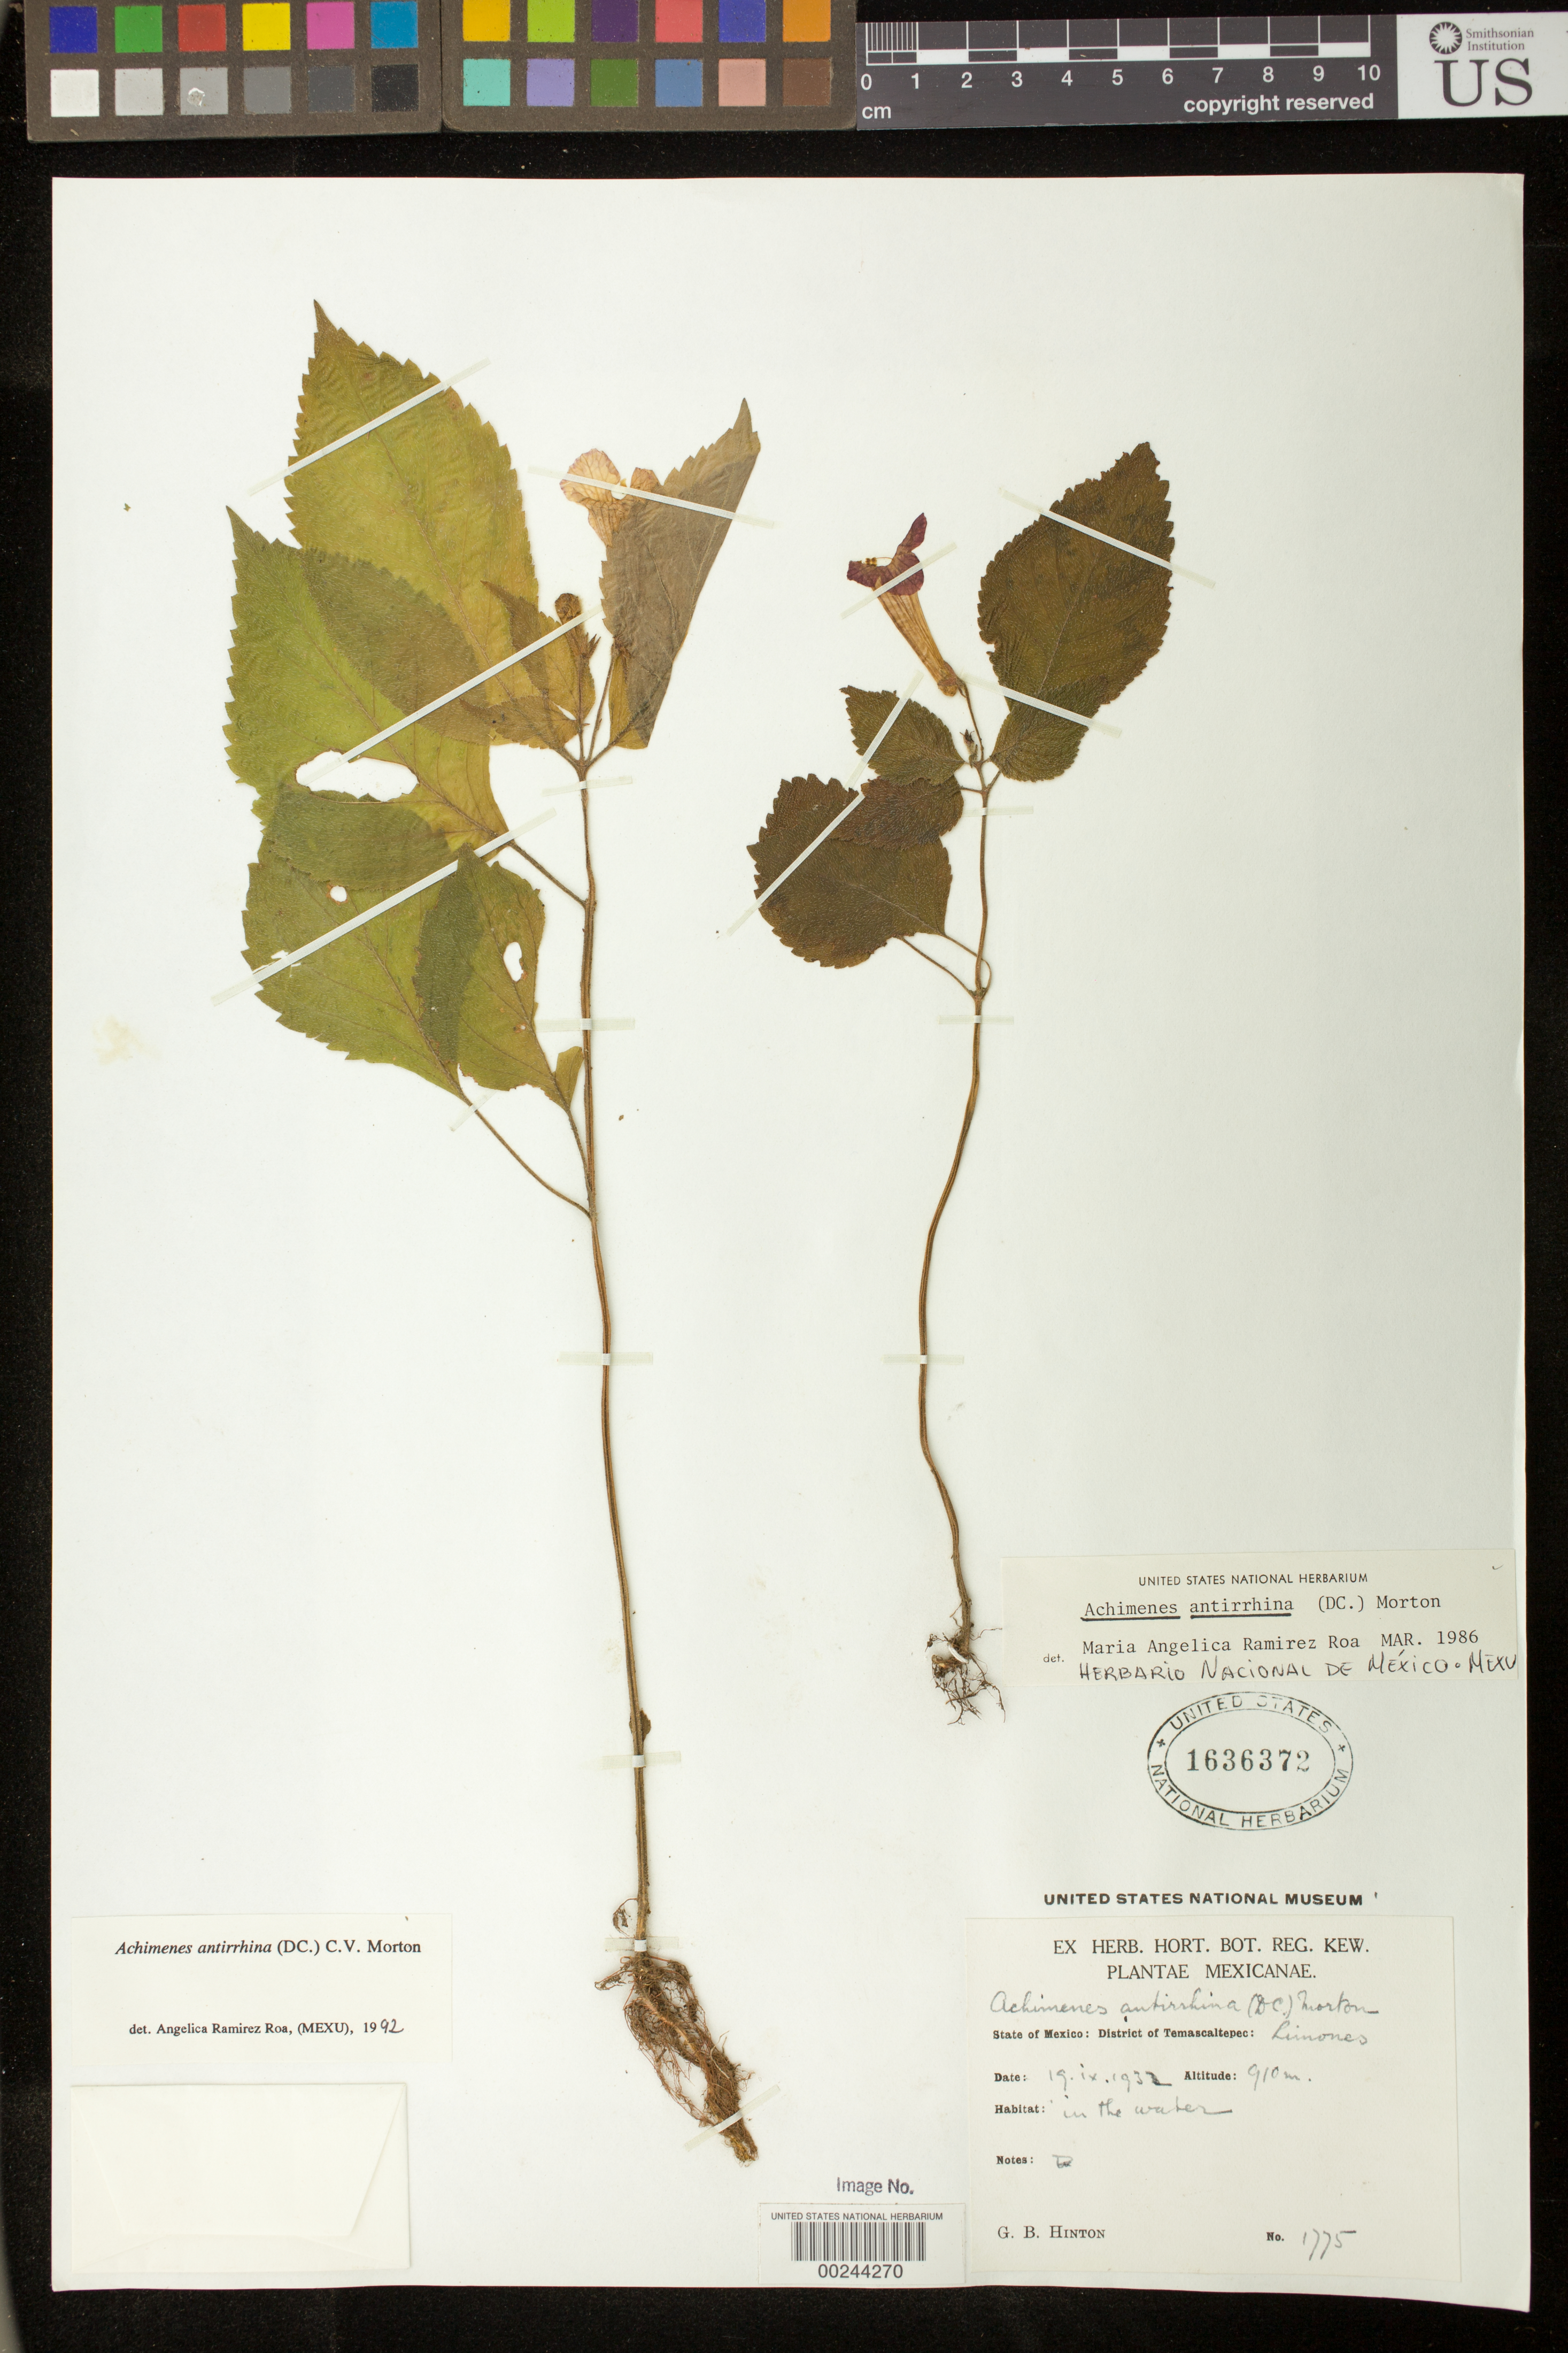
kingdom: Plantae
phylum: Tracheophyta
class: Magnoliopsida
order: Lamiales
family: Gesneriaceae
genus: Achimenes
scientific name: Achimenes antirrhina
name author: (DC.) C.V. Morton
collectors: G. B. Hinton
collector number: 1775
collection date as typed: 19 Sep 1932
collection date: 1932-09-19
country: Mexico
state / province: México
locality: Dist. of Temascaltepec, Limones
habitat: In the water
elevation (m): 910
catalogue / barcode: US 1636372